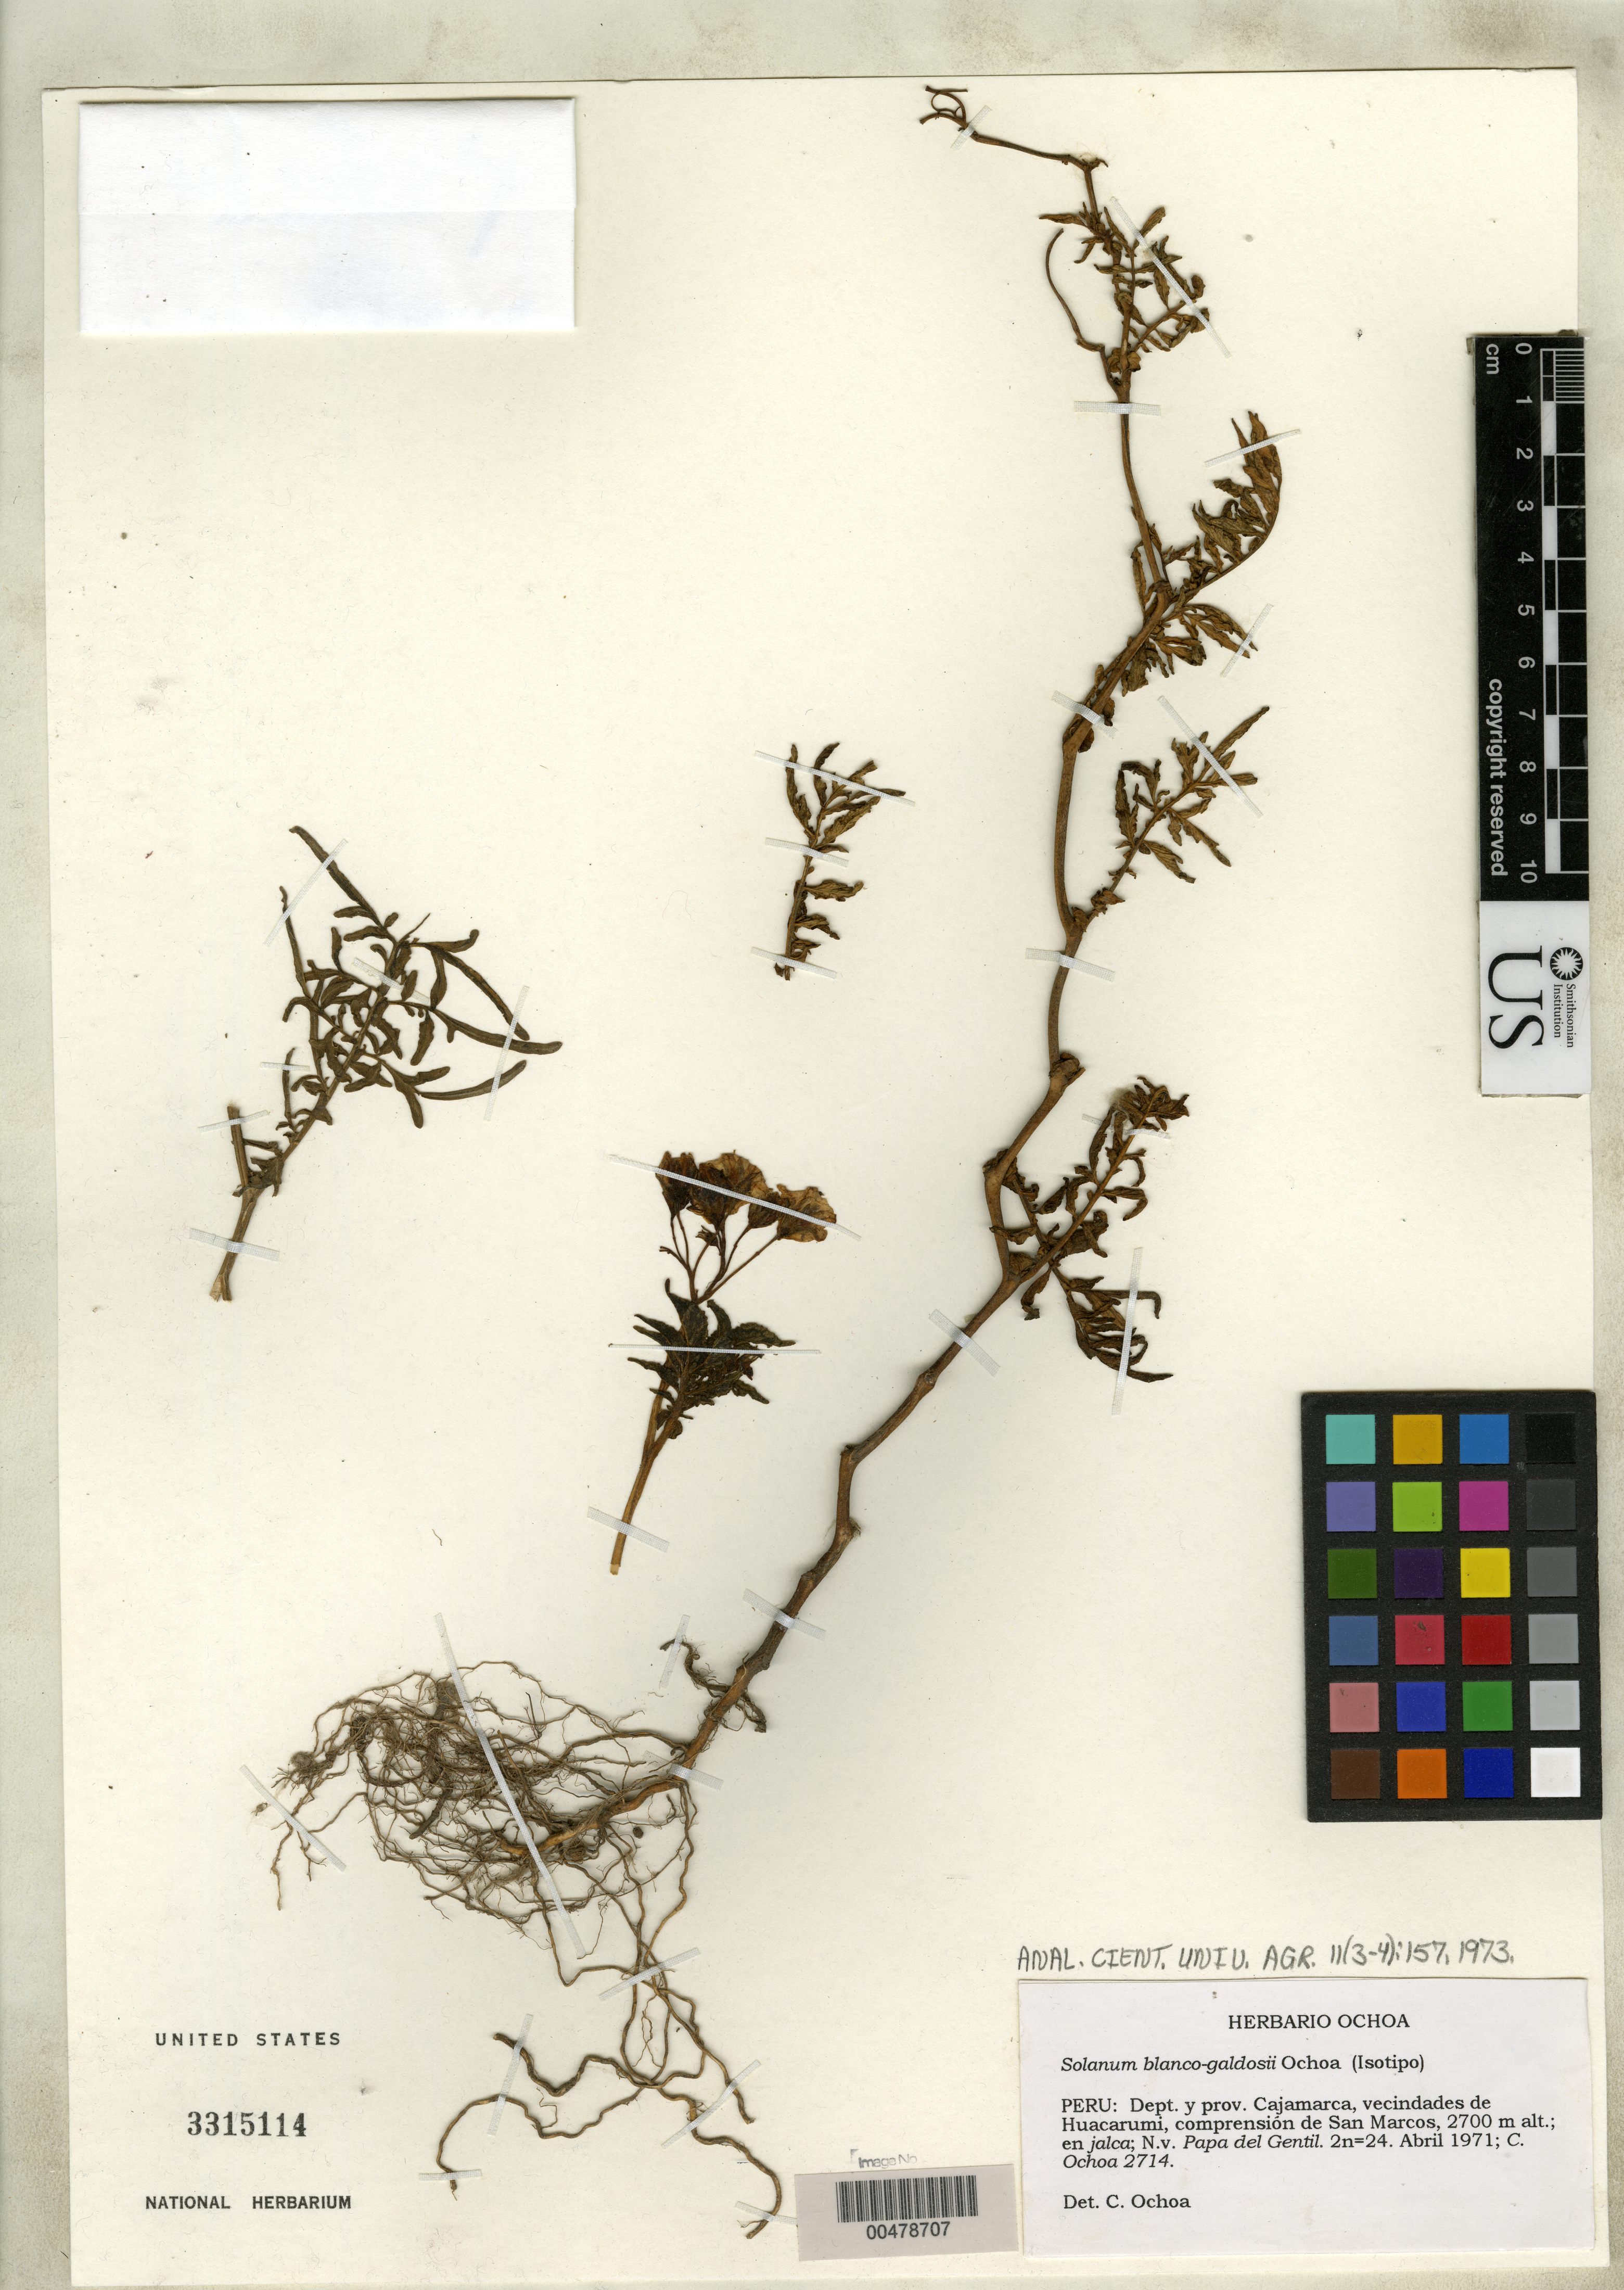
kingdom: Plantae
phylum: Tracheophyta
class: Magnoliopsida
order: Solanales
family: Solanaceae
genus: Solanum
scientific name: Solanum blanco-galdosii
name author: Ochoa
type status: Isotype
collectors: C. M. Ochoa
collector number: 2714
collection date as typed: Apr 1971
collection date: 1971-04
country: Peru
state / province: Cajamarca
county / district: Cajamarca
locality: vecindades de Huacarumi, Comprensión de San Marcos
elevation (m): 2700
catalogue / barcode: US 3315114